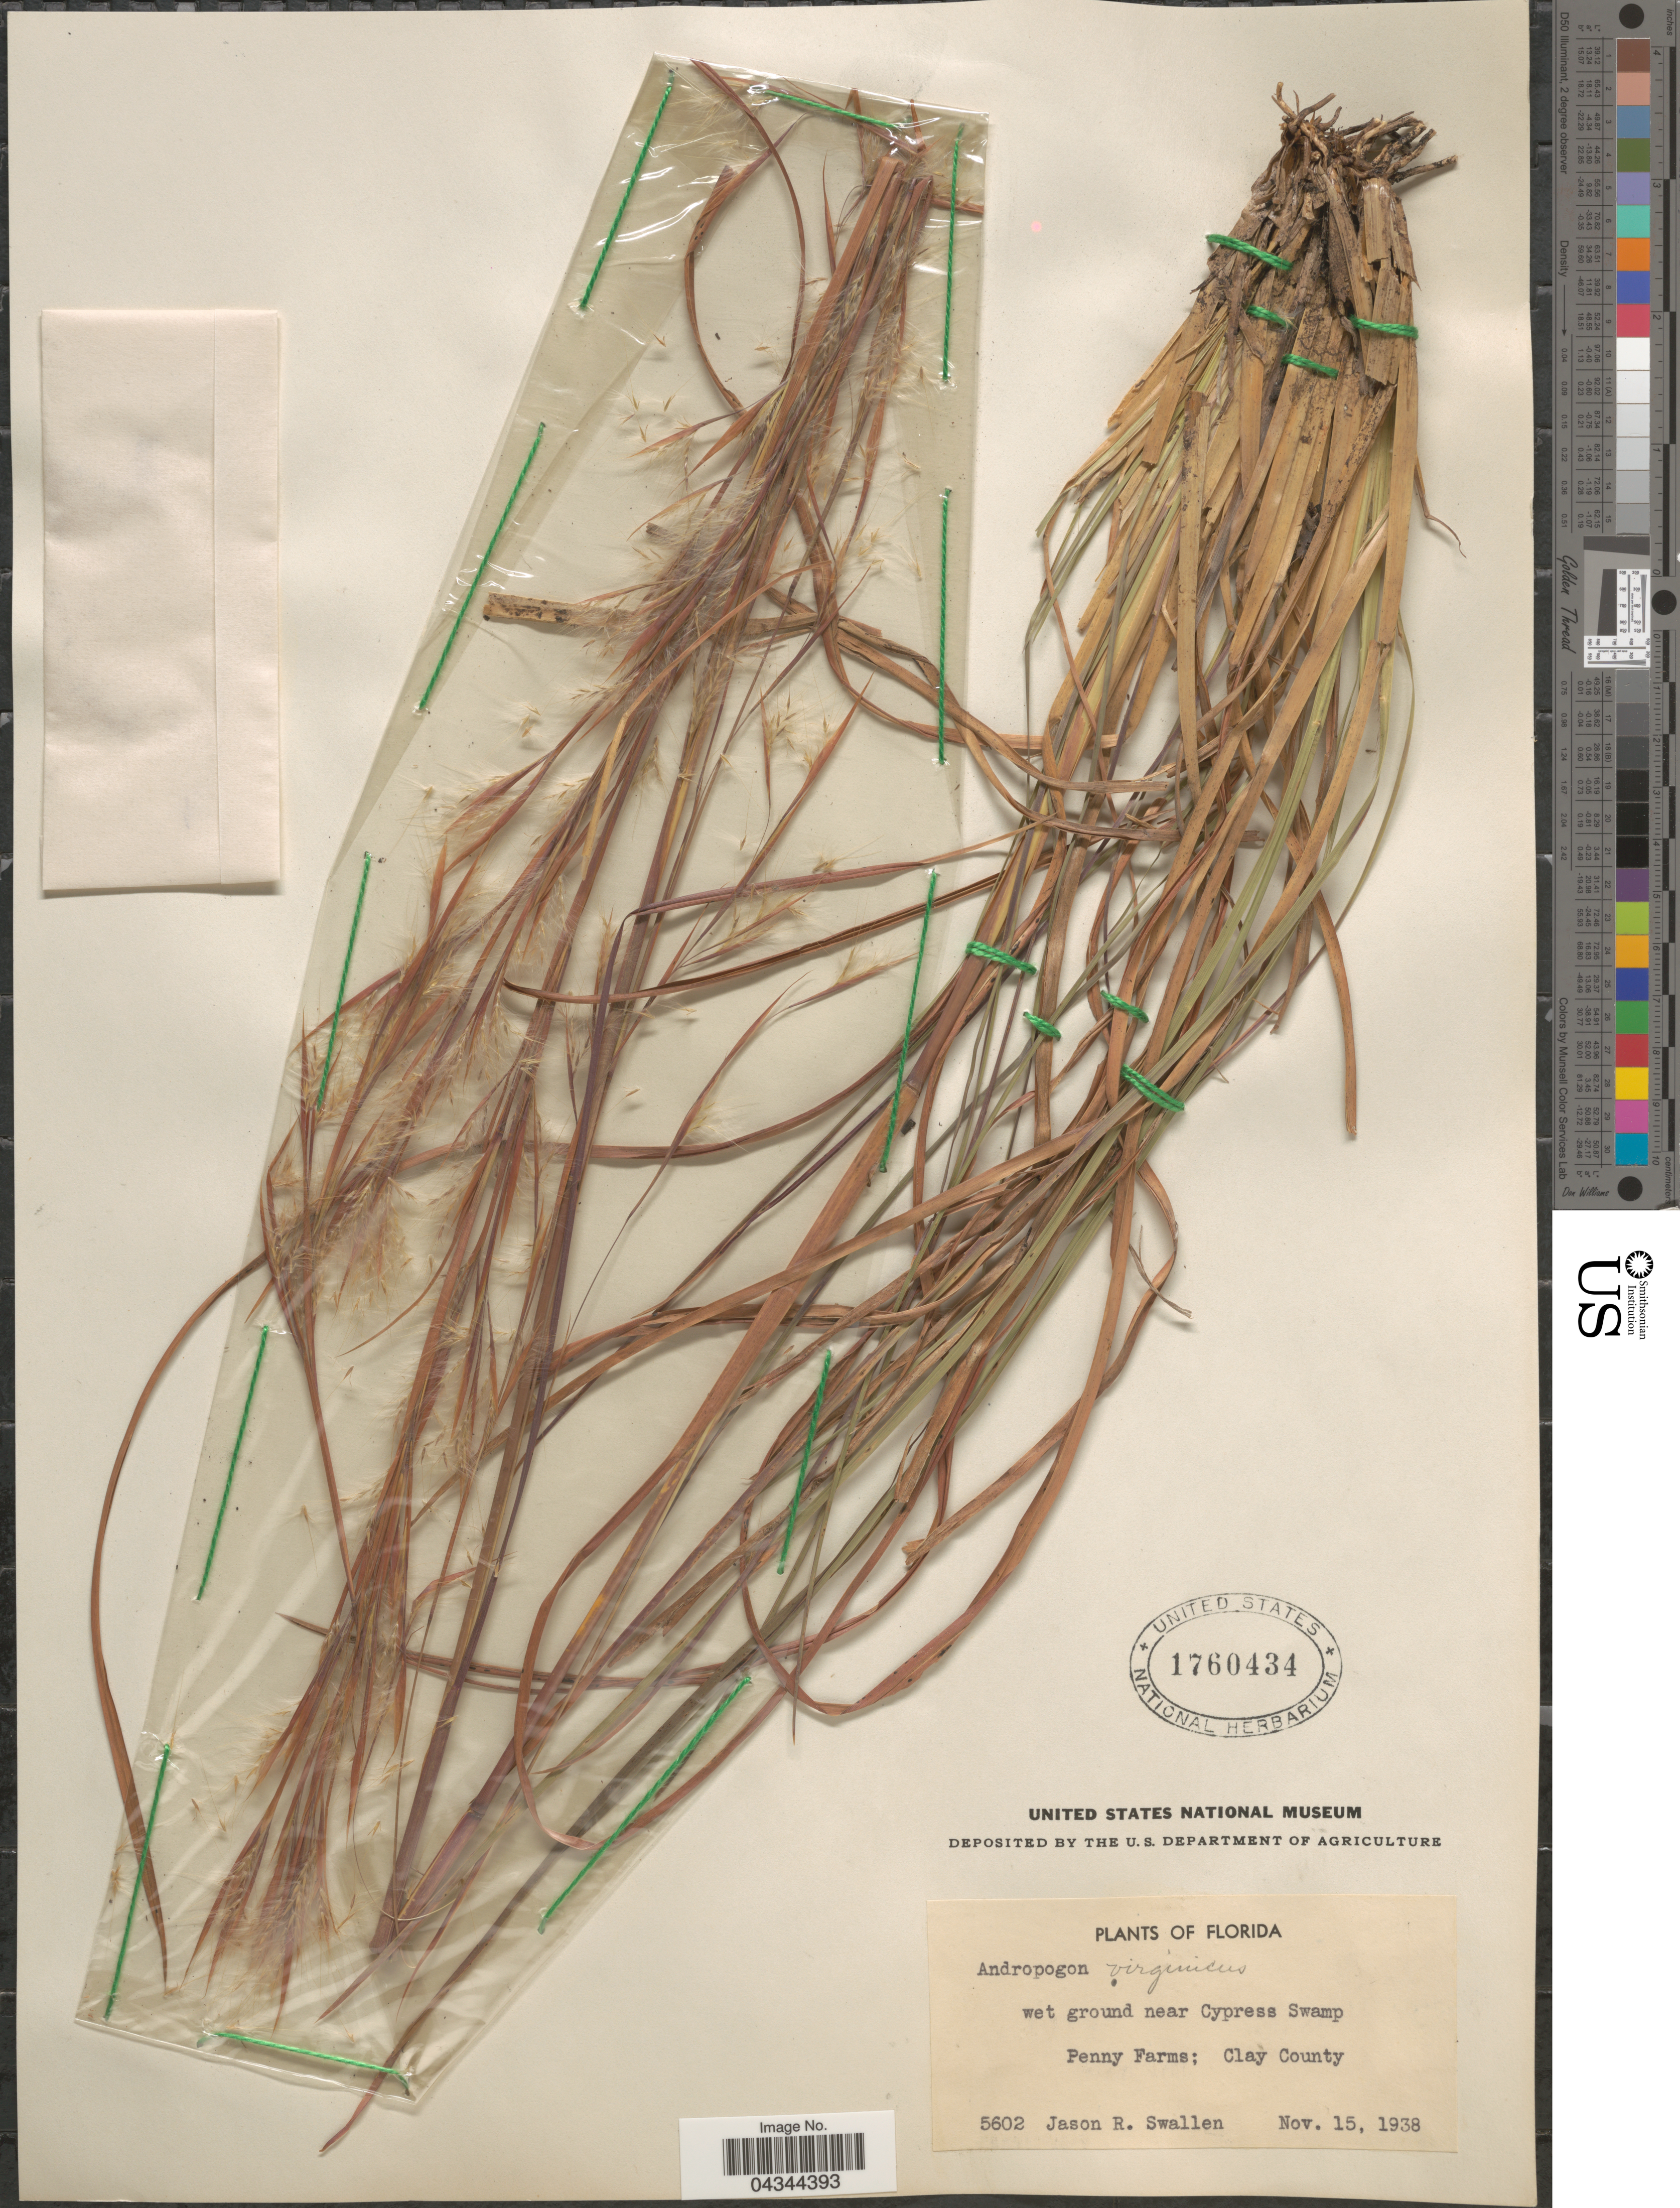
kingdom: Plantae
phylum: Tracheophyta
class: Liliopsida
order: Poales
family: Poaceae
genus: Andropogon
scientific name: Andropogon virginicus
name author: L.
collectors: J. R. Swallen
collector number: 5602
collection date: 1938-11-15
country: United States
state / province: Florida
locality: Wet ground near Cypress Swamp. Penny Farms; Clay County.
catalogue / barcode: US 1760434